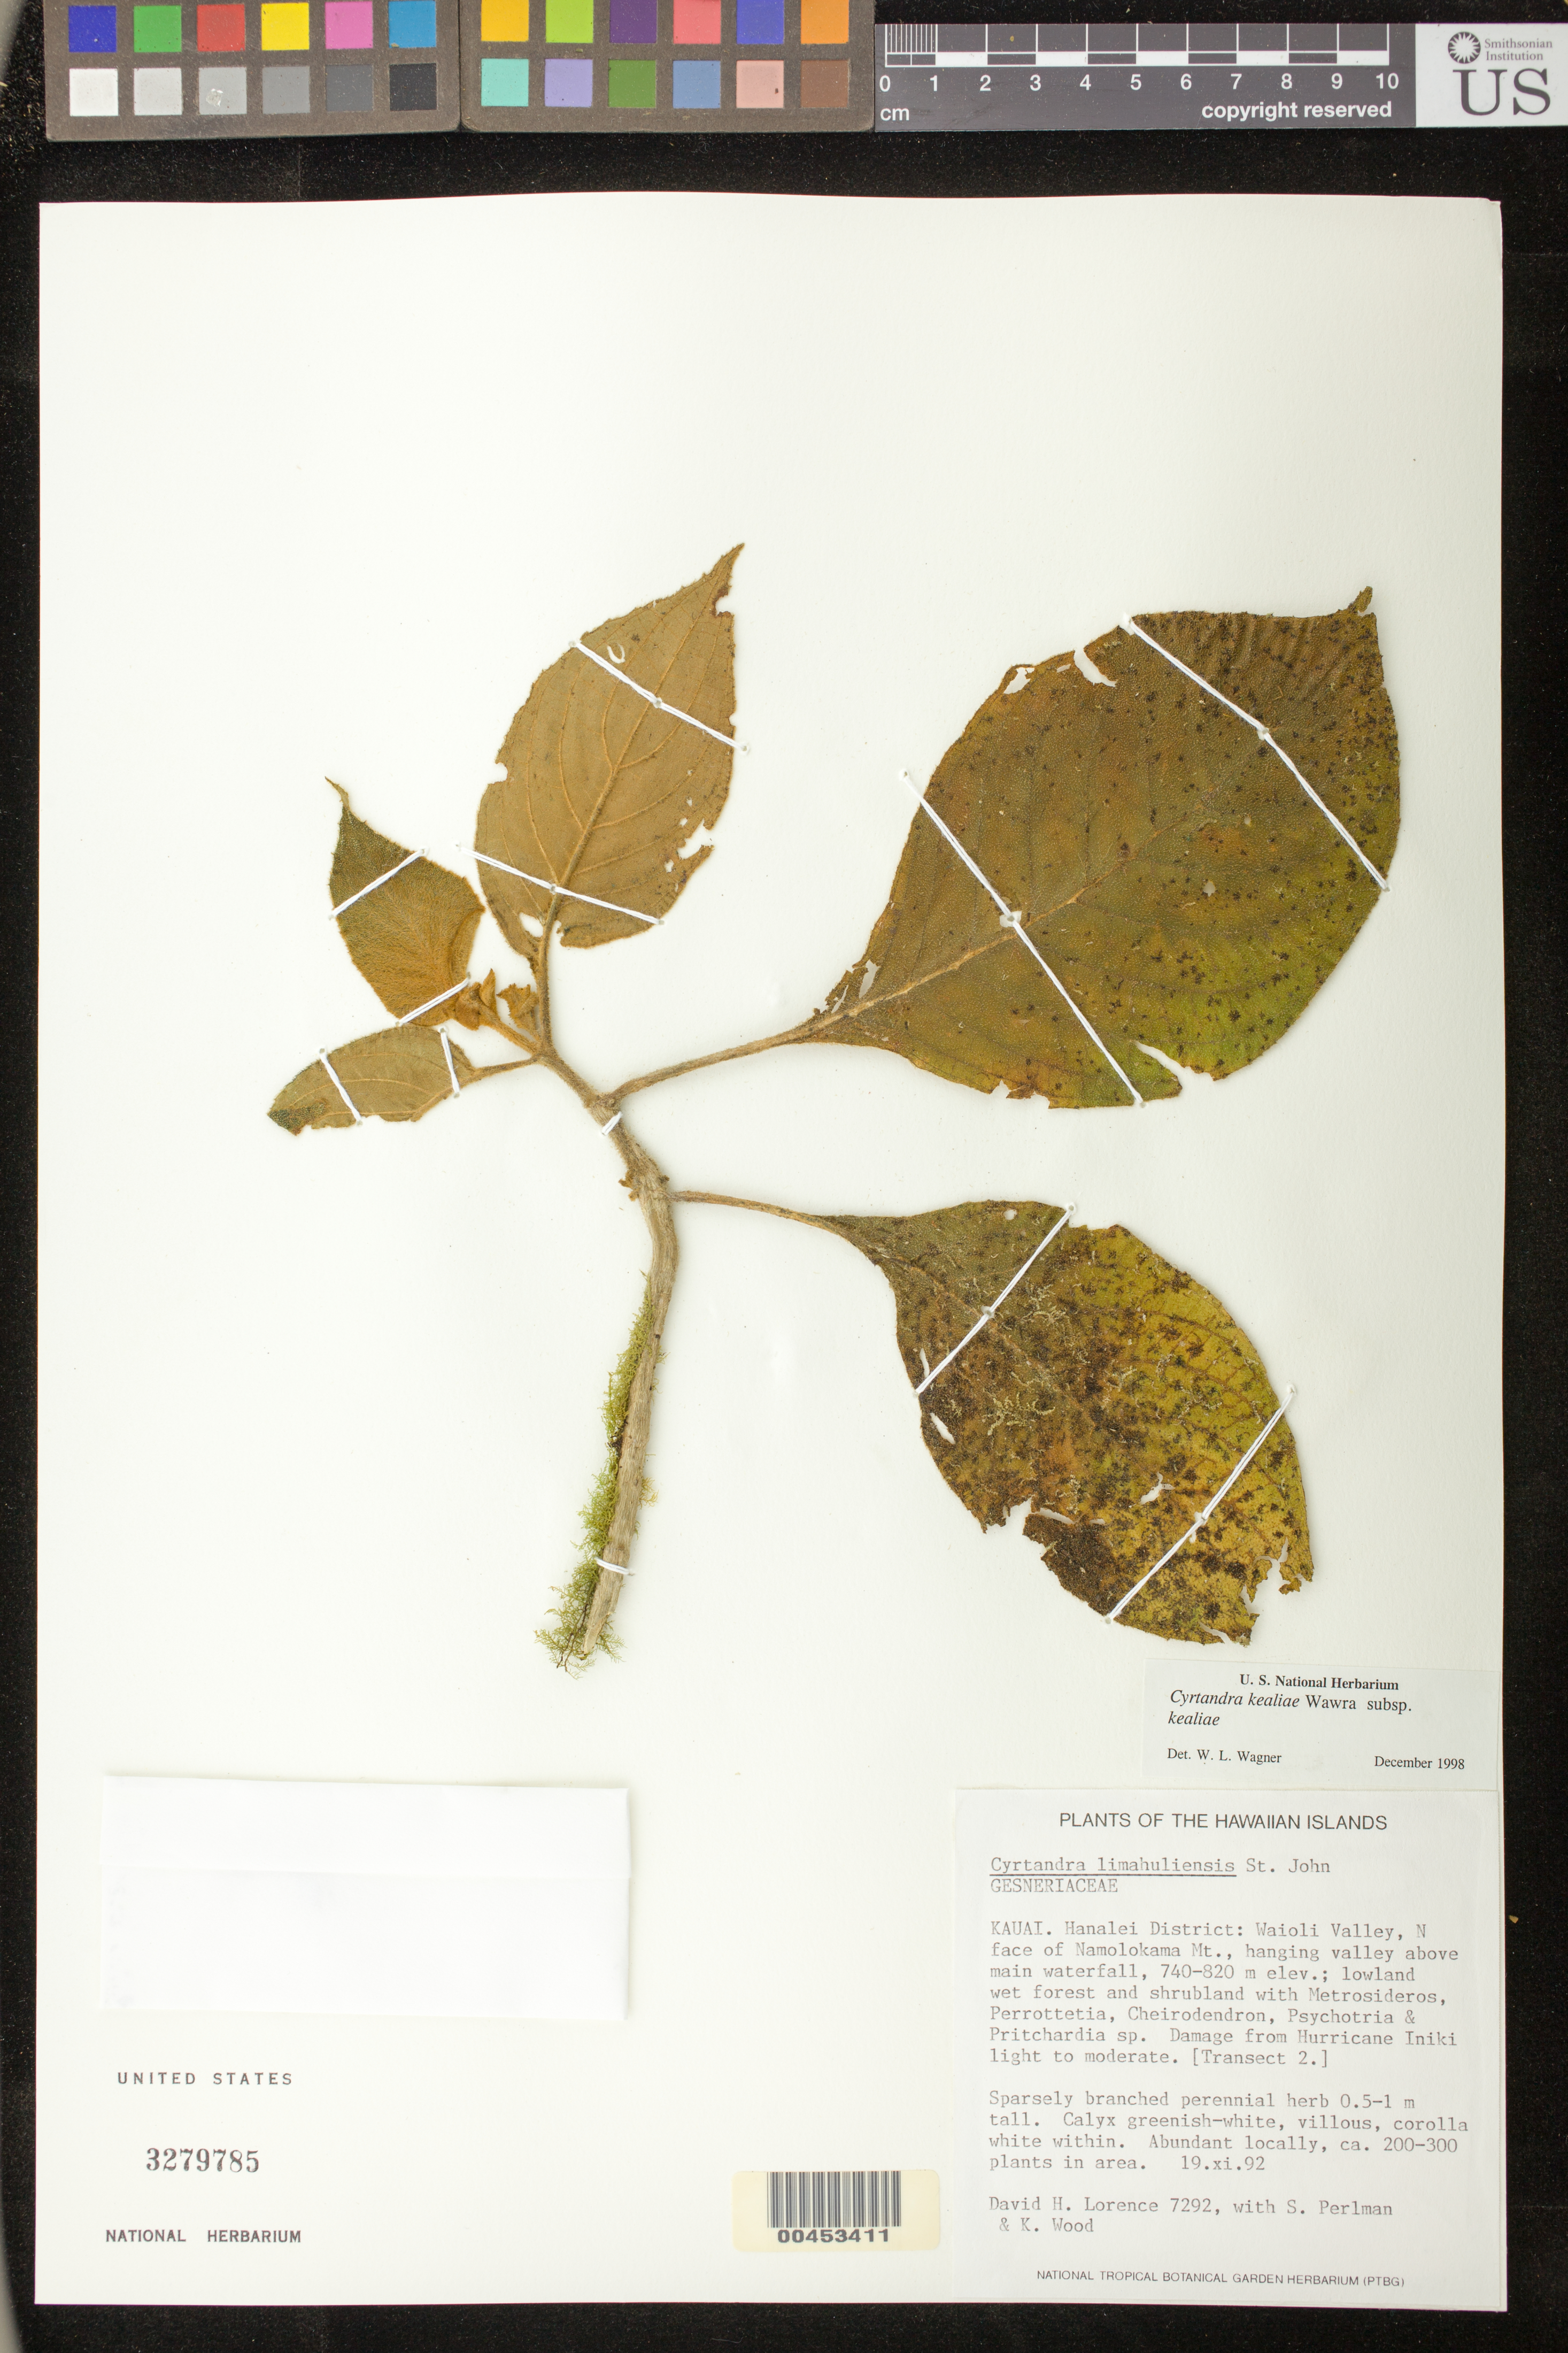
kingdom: Plantae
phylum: Tracheophyta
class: Magnoliopsida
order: Lamiales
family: Gesneriaceae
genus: Cyrtandra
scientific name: Cyrtandra kealiae subsp. kealiae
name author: Wawra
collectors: D. Lorence, S. P. Perlman & K. Wood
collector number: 7292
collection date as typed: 19 Nov 1992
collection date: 1992-11-19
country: United States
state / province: Hawaii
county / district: Kauai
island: Kaua'i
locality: Hanalei Dist: Waioli Valley, N face of Namolokama Mt, hanging valley above main waterfall [Transect 2.]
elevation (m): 740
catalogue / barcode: US 3279785